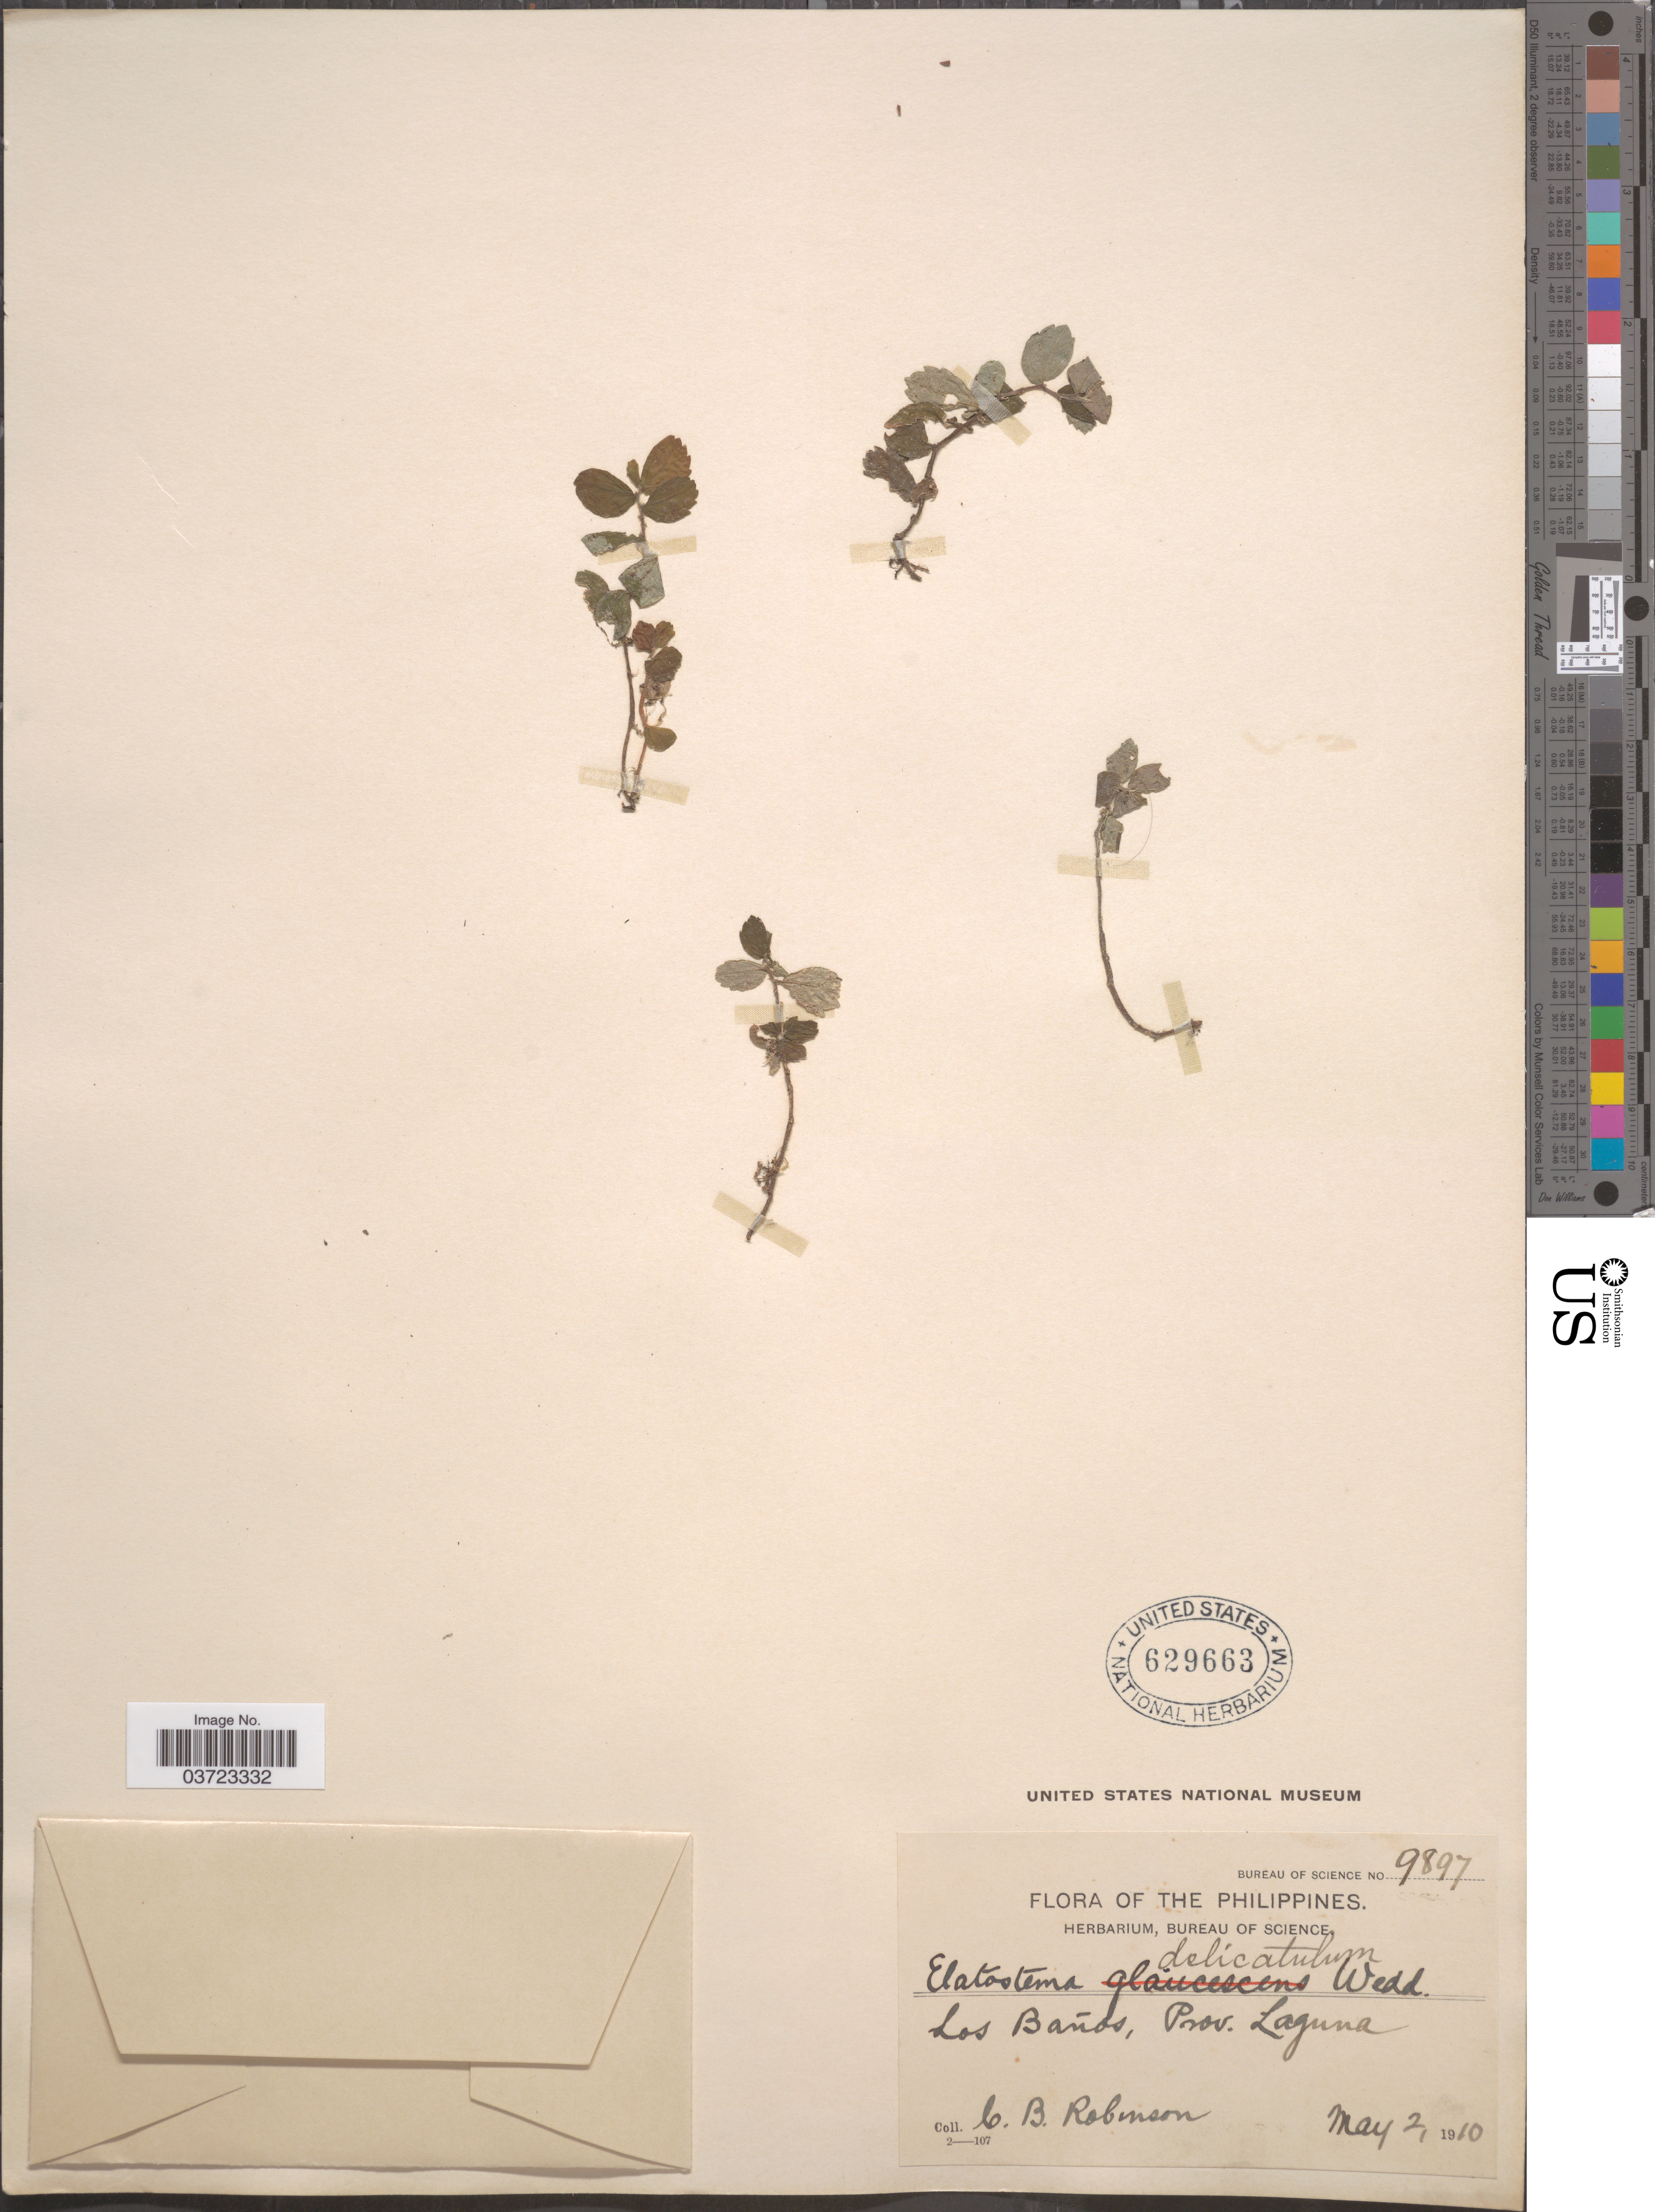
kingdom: Plantae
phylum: Tracheophyta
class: Magnoliopsida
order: Rosales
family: Urticaceae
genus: Elatostema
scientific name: Elatostema delicatulum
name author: Wedd.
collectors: C. Robinson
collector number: Bureau of Science 9897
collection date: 1910-05-02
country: Philippines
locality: Los Baños. Prov. of Laguna.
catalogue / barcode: US 629663